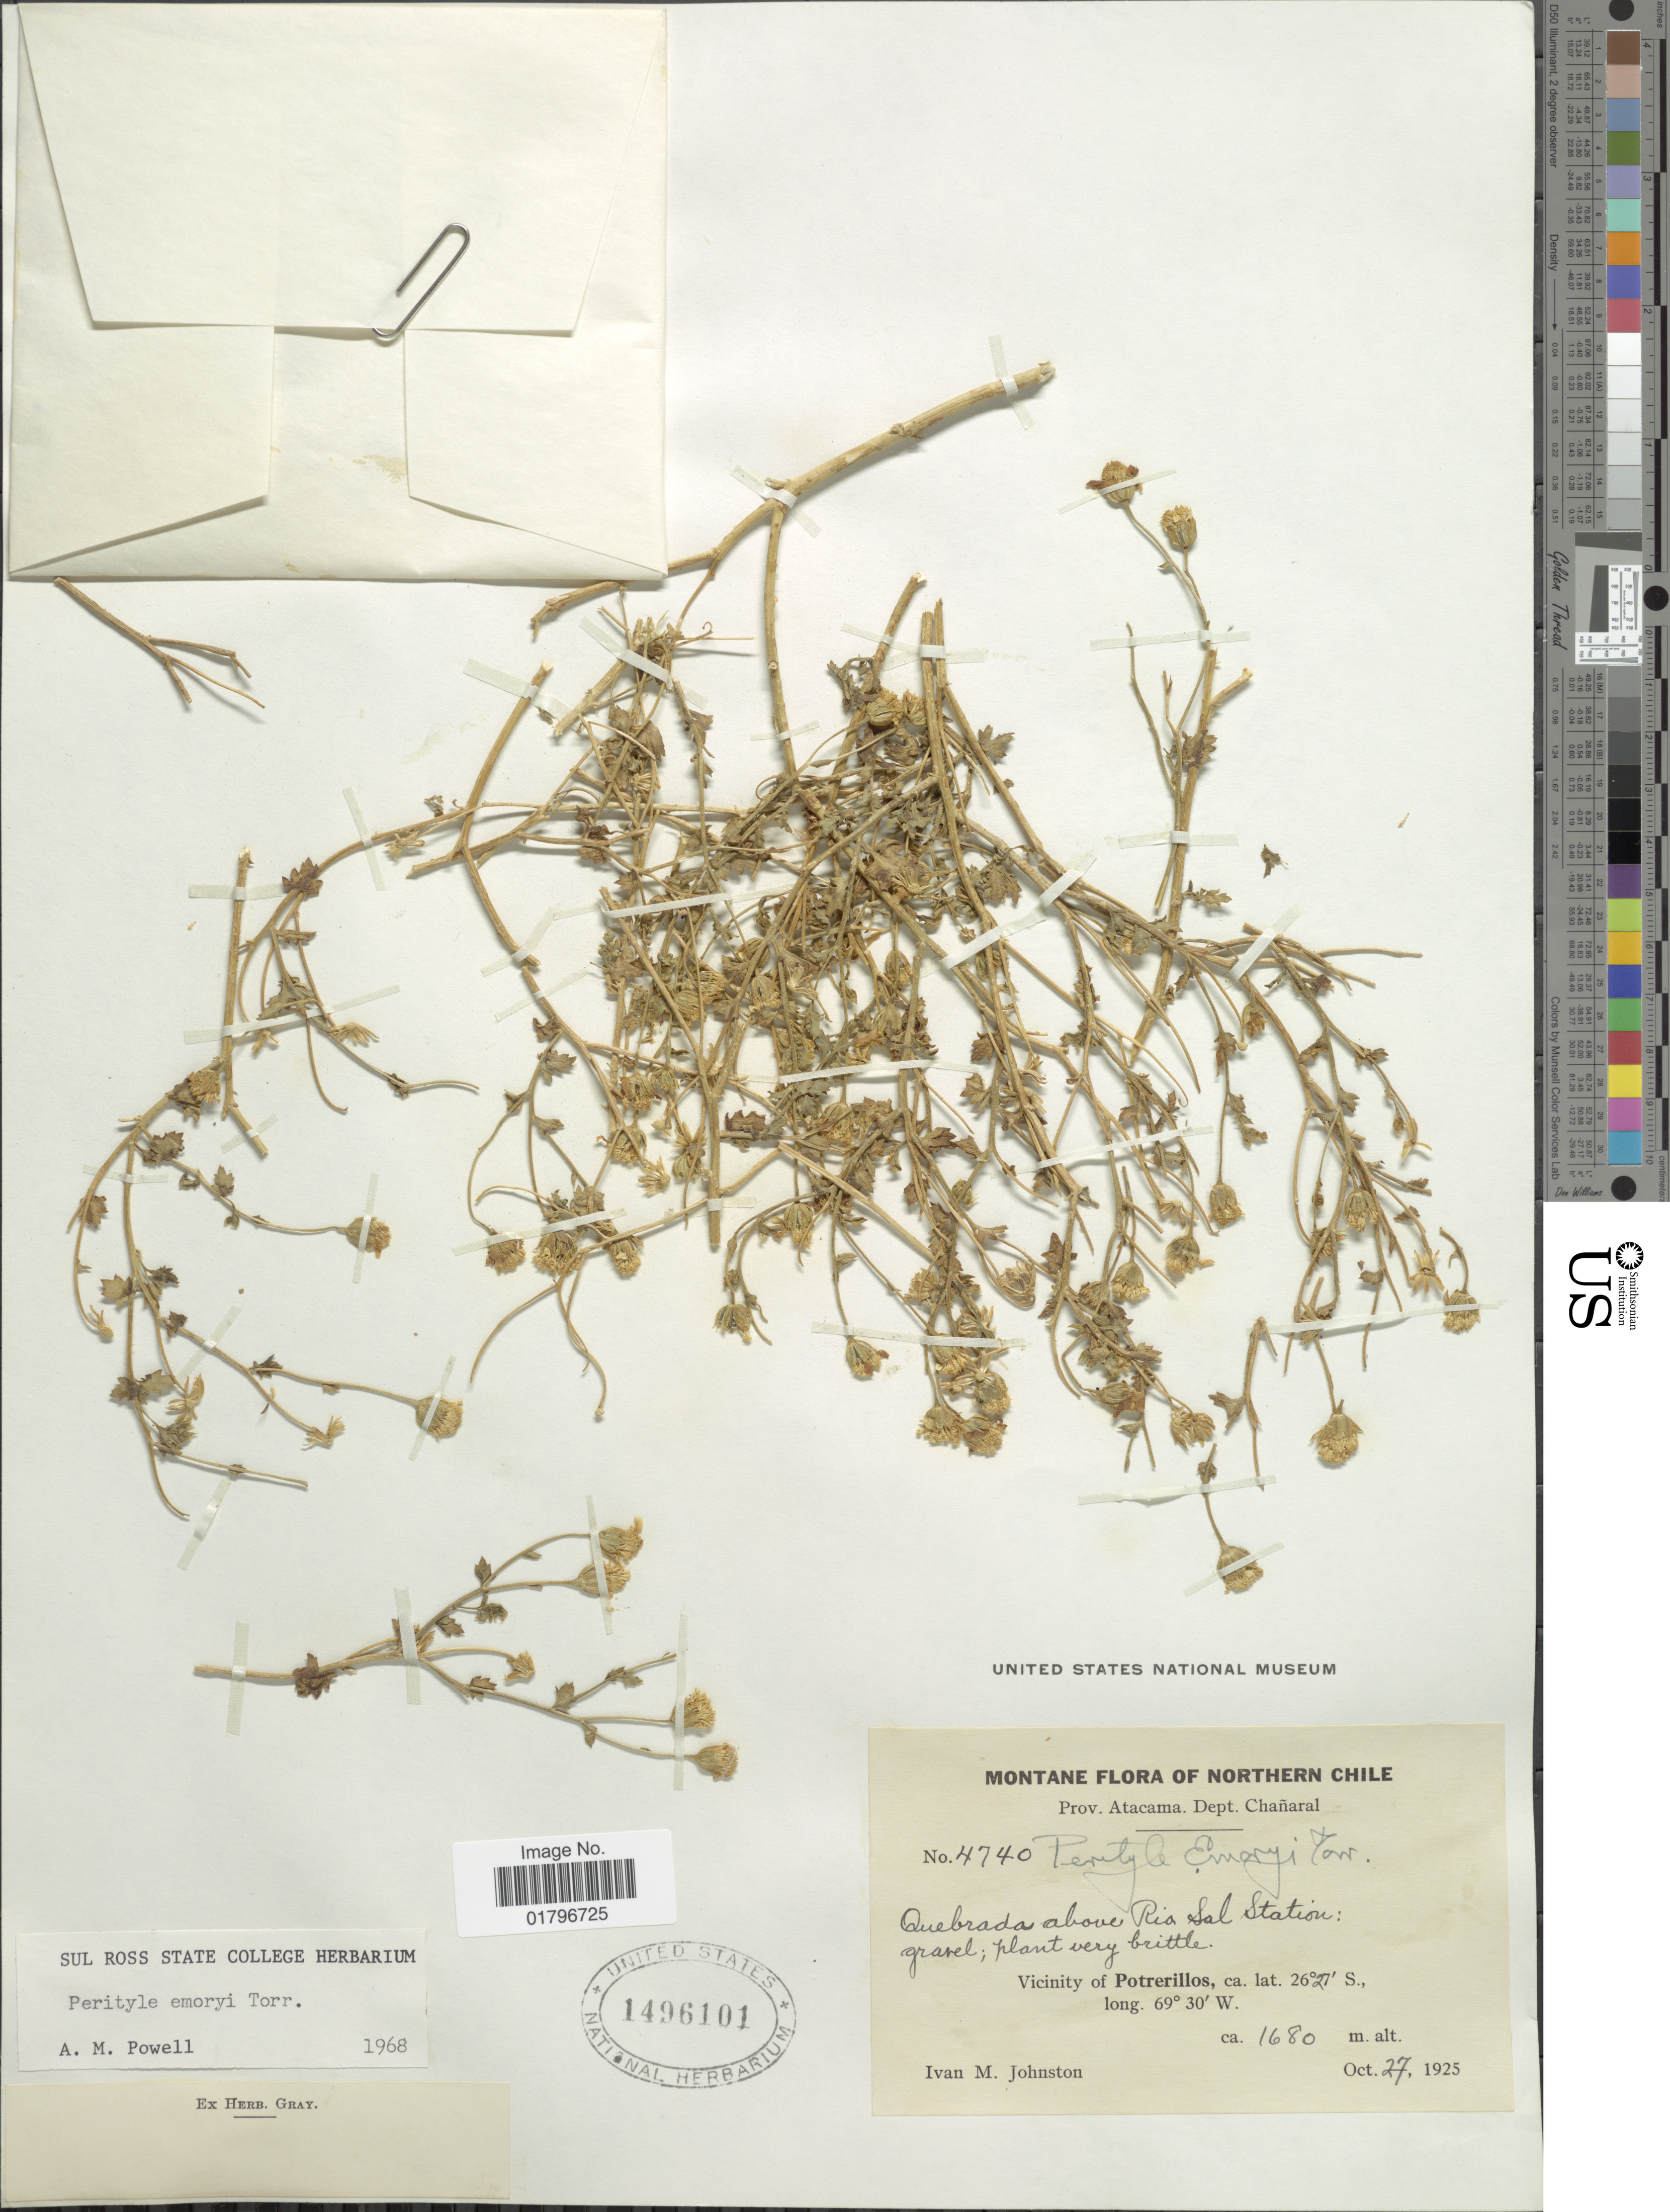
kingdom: Plantae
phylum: Tracheophyta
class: Magnoliopsida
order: Asterales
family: Asteraceae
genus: Perityle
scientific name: Perityle emoryi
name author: Torr.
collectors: I.M. Johnston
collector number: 4740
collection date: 1925-10-27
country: Chile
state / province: Atacama (III)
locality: Northern Chile. Prov. Atacama. Dept. Chañaral. Quebrada above Rio Sal Station. Vicinity of Potrerillos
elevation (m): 1680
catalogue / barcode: US 1496101